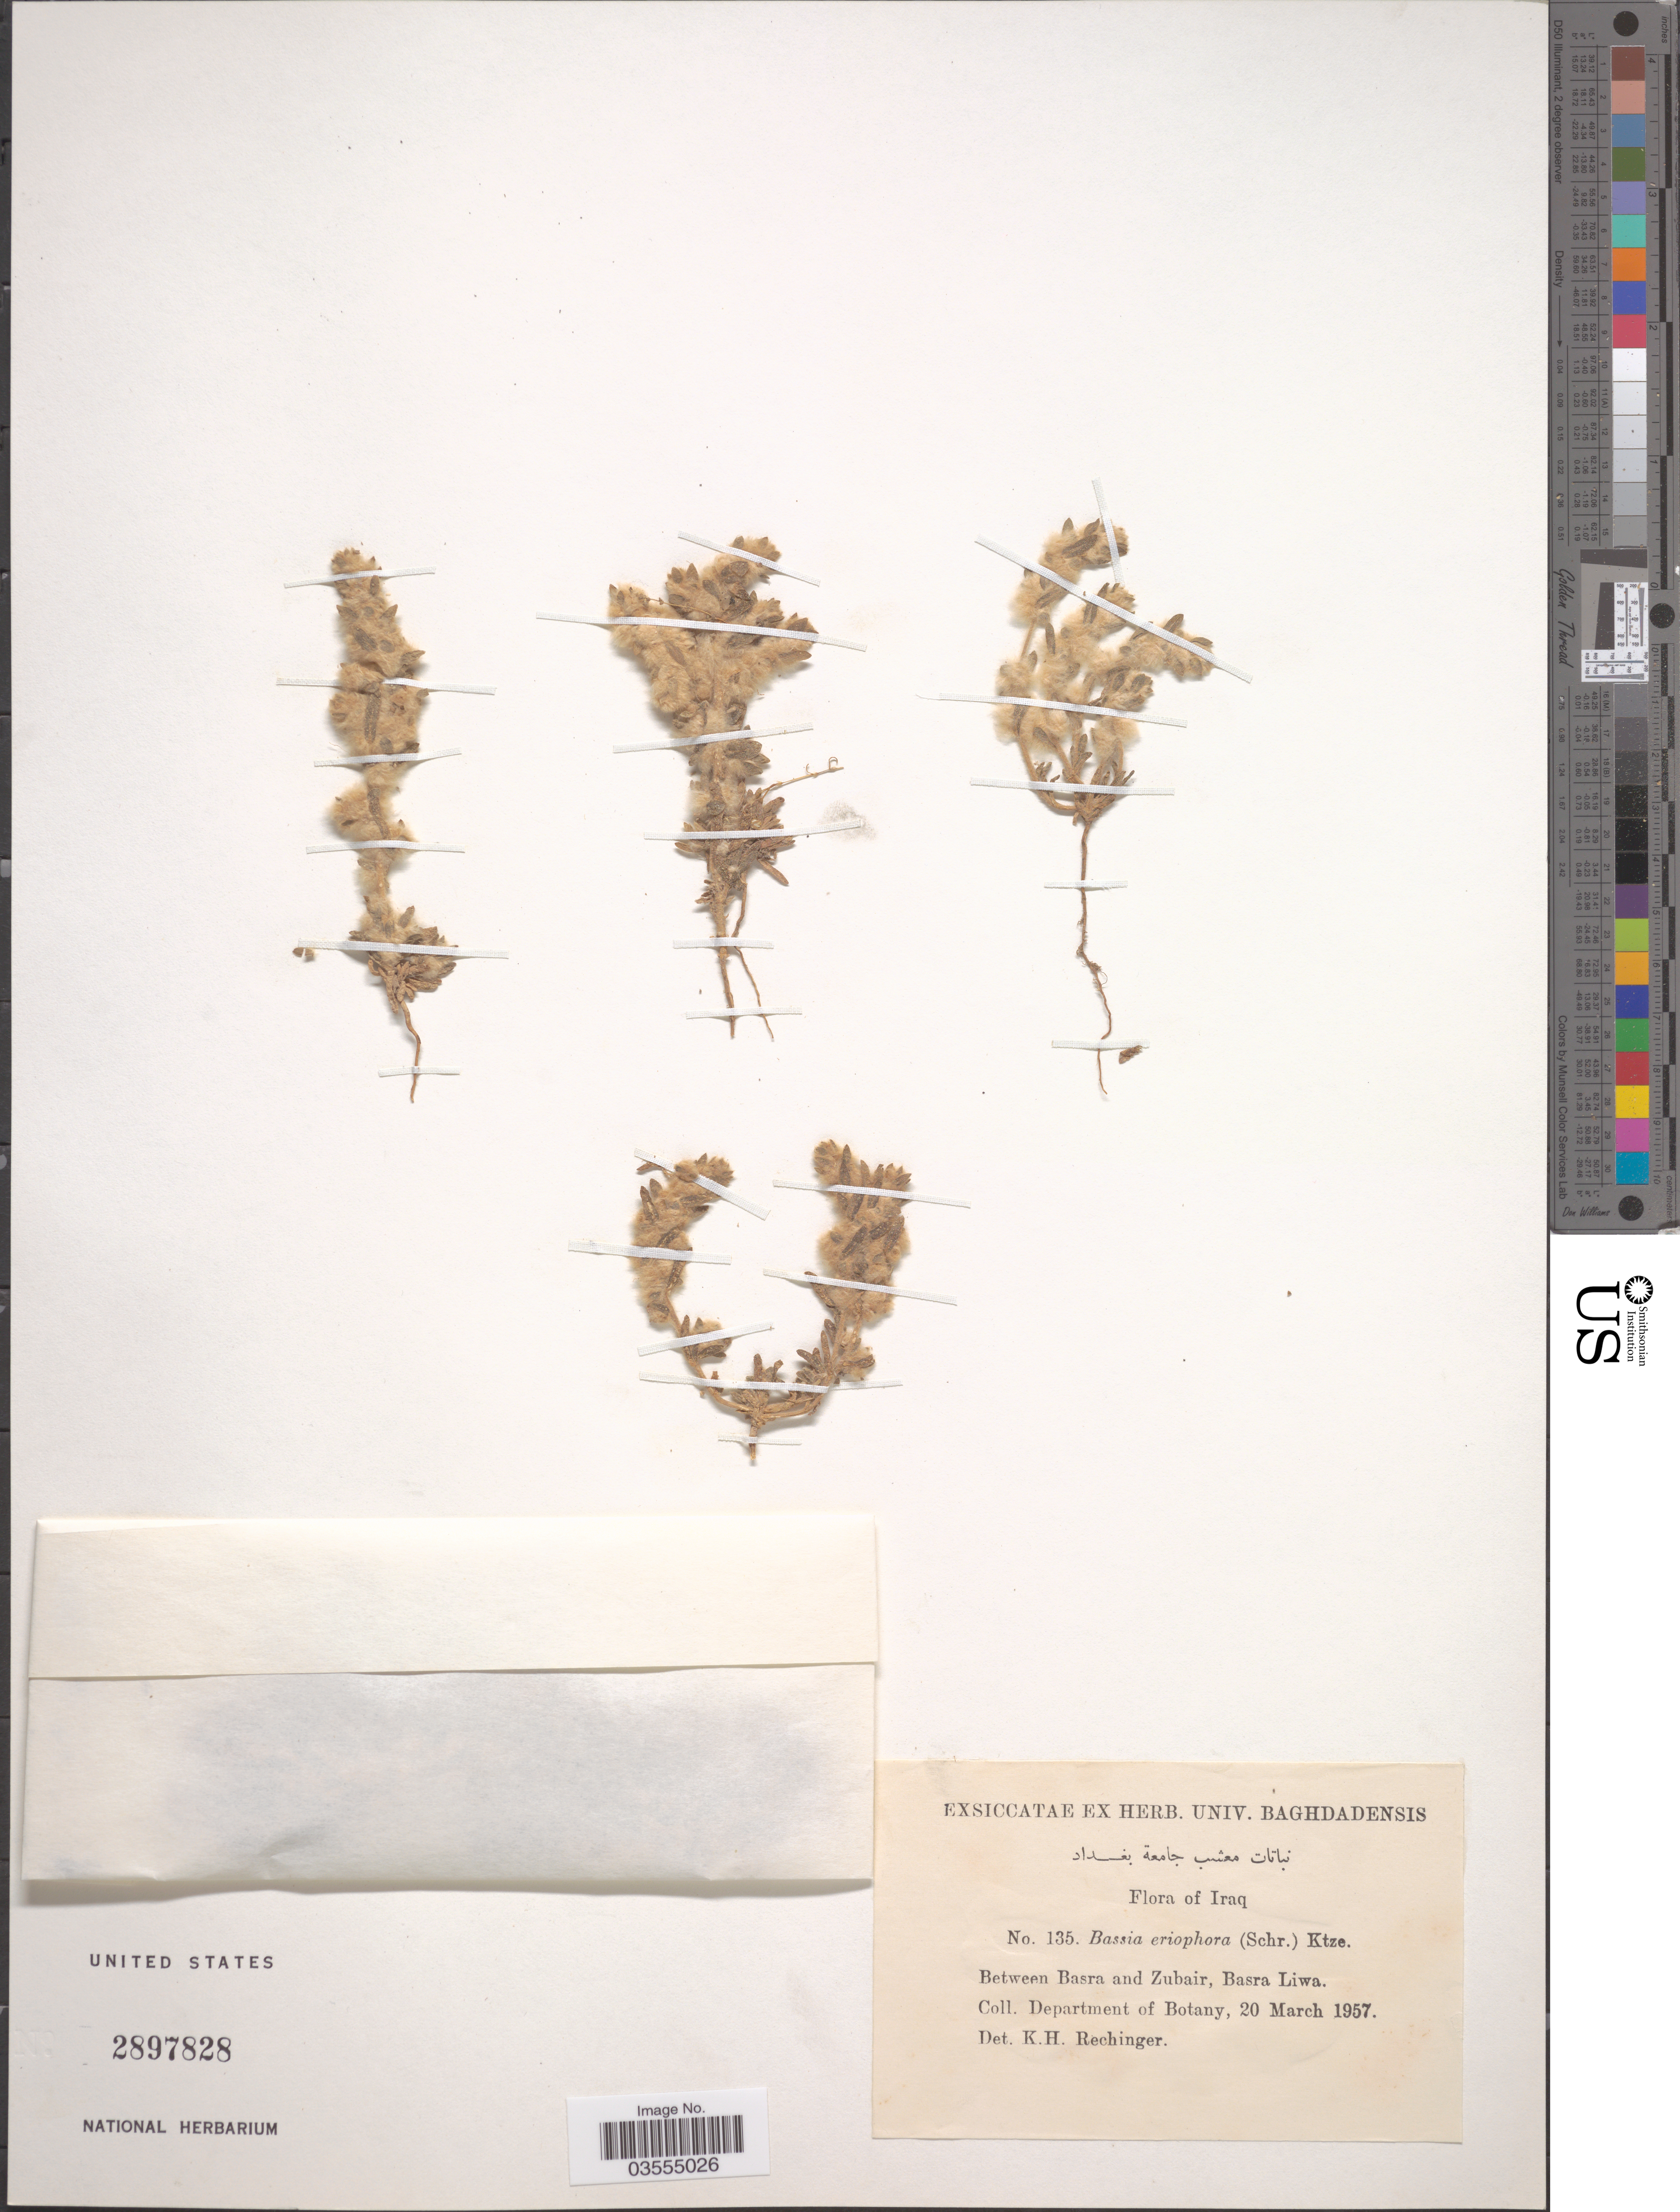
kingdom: Plantae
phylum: Tracheophyta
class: Magnoliopsida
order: Caryophyllales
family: Amaranthaceae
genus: Bassia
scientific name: Bassia eriophora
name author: (Schrad.) Asch.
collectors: Department of Botany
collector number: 135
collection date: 1957-03-20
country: Iraq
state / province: Al Basrah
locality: Between Basra and Zubair, Basra Liwa.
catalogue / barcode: US 2897828